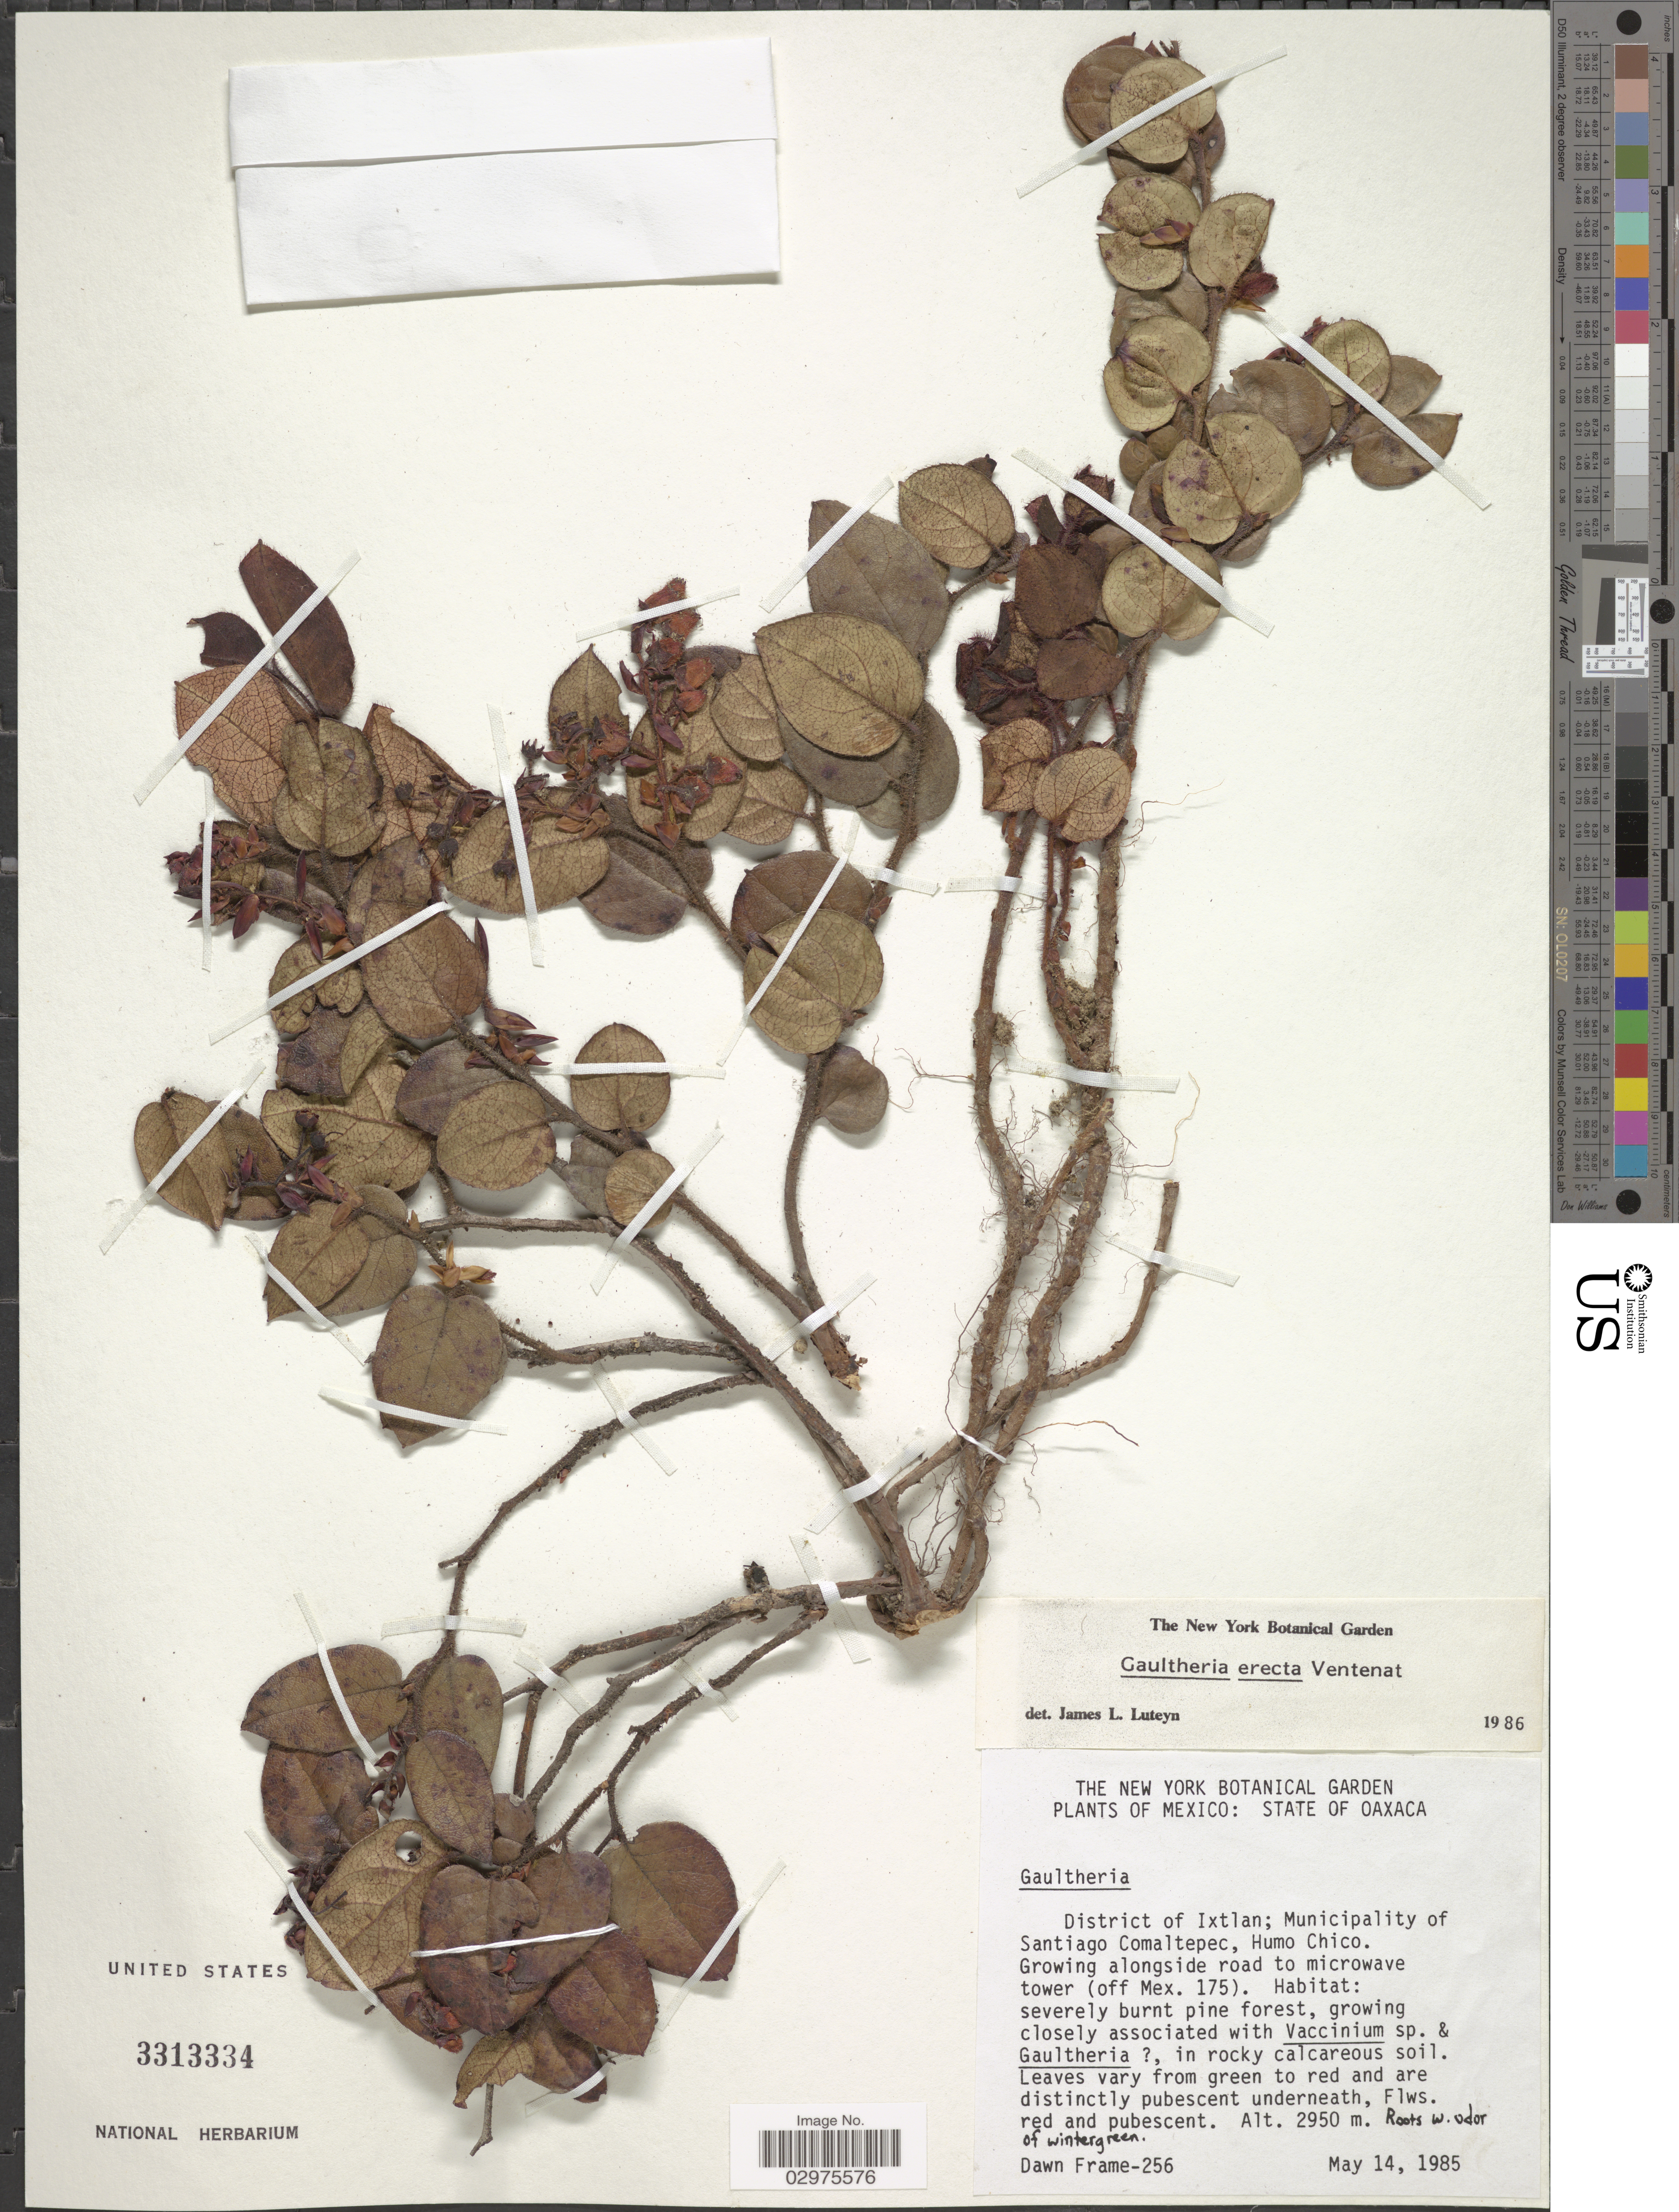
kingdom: Plantae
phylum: Tracheophyta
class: Magnoliopsida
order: Ericales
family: Ericaceae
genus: Gaultheria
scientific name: Gaultheria erecta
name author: Vent.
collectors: D. Frame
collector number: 256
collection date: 1985-05-14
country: Mexico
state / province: Oaxaca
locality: District of Ixtlan; Municipality of Santiago Comaltepec, Humo Chico. Alongside road to microwave tower (off Mex. 175).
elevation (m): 2950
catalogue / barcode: US 3313334